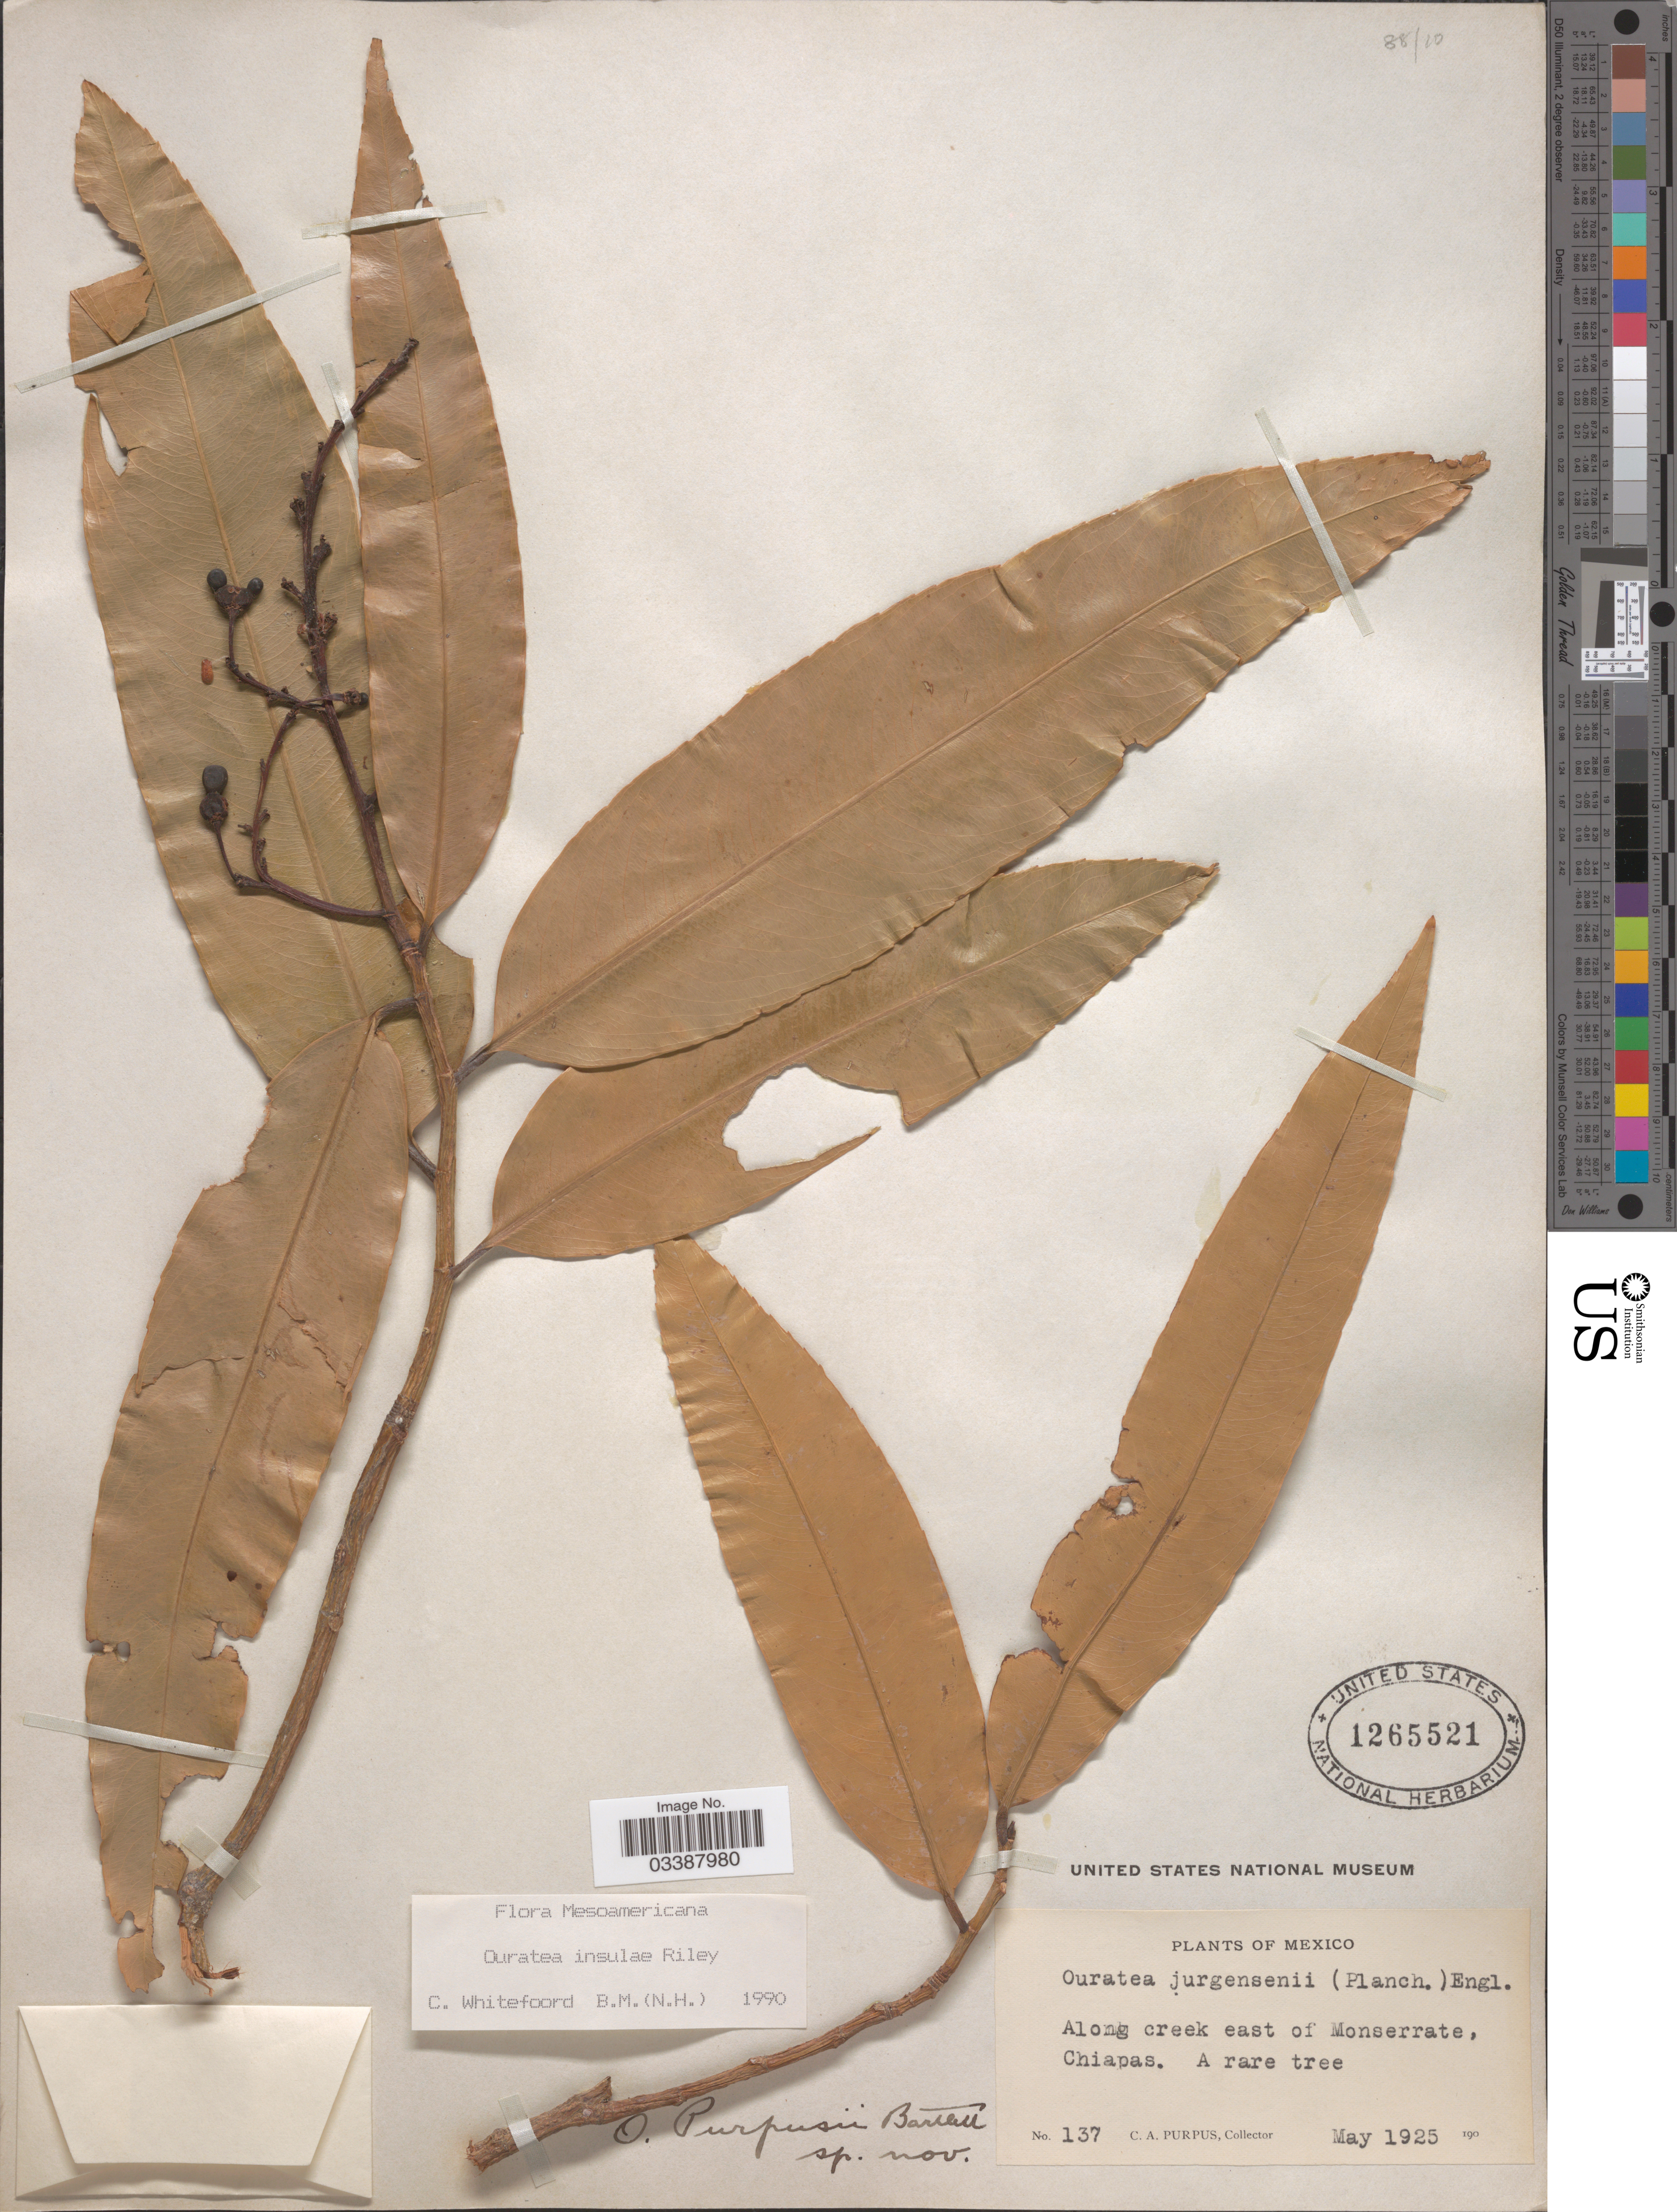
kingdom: Plantae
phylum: Tracheophyta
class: Magnoliopsida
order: Malpighiales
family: Ochnaceae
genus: Ouratea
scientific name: Ouratea insulae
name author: L. Riley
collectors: C. A. Purpus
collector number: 137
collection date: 1925-05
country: Mexico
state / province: Chiapas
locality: Along creek east of Monserrate.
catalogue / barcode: US 1265521